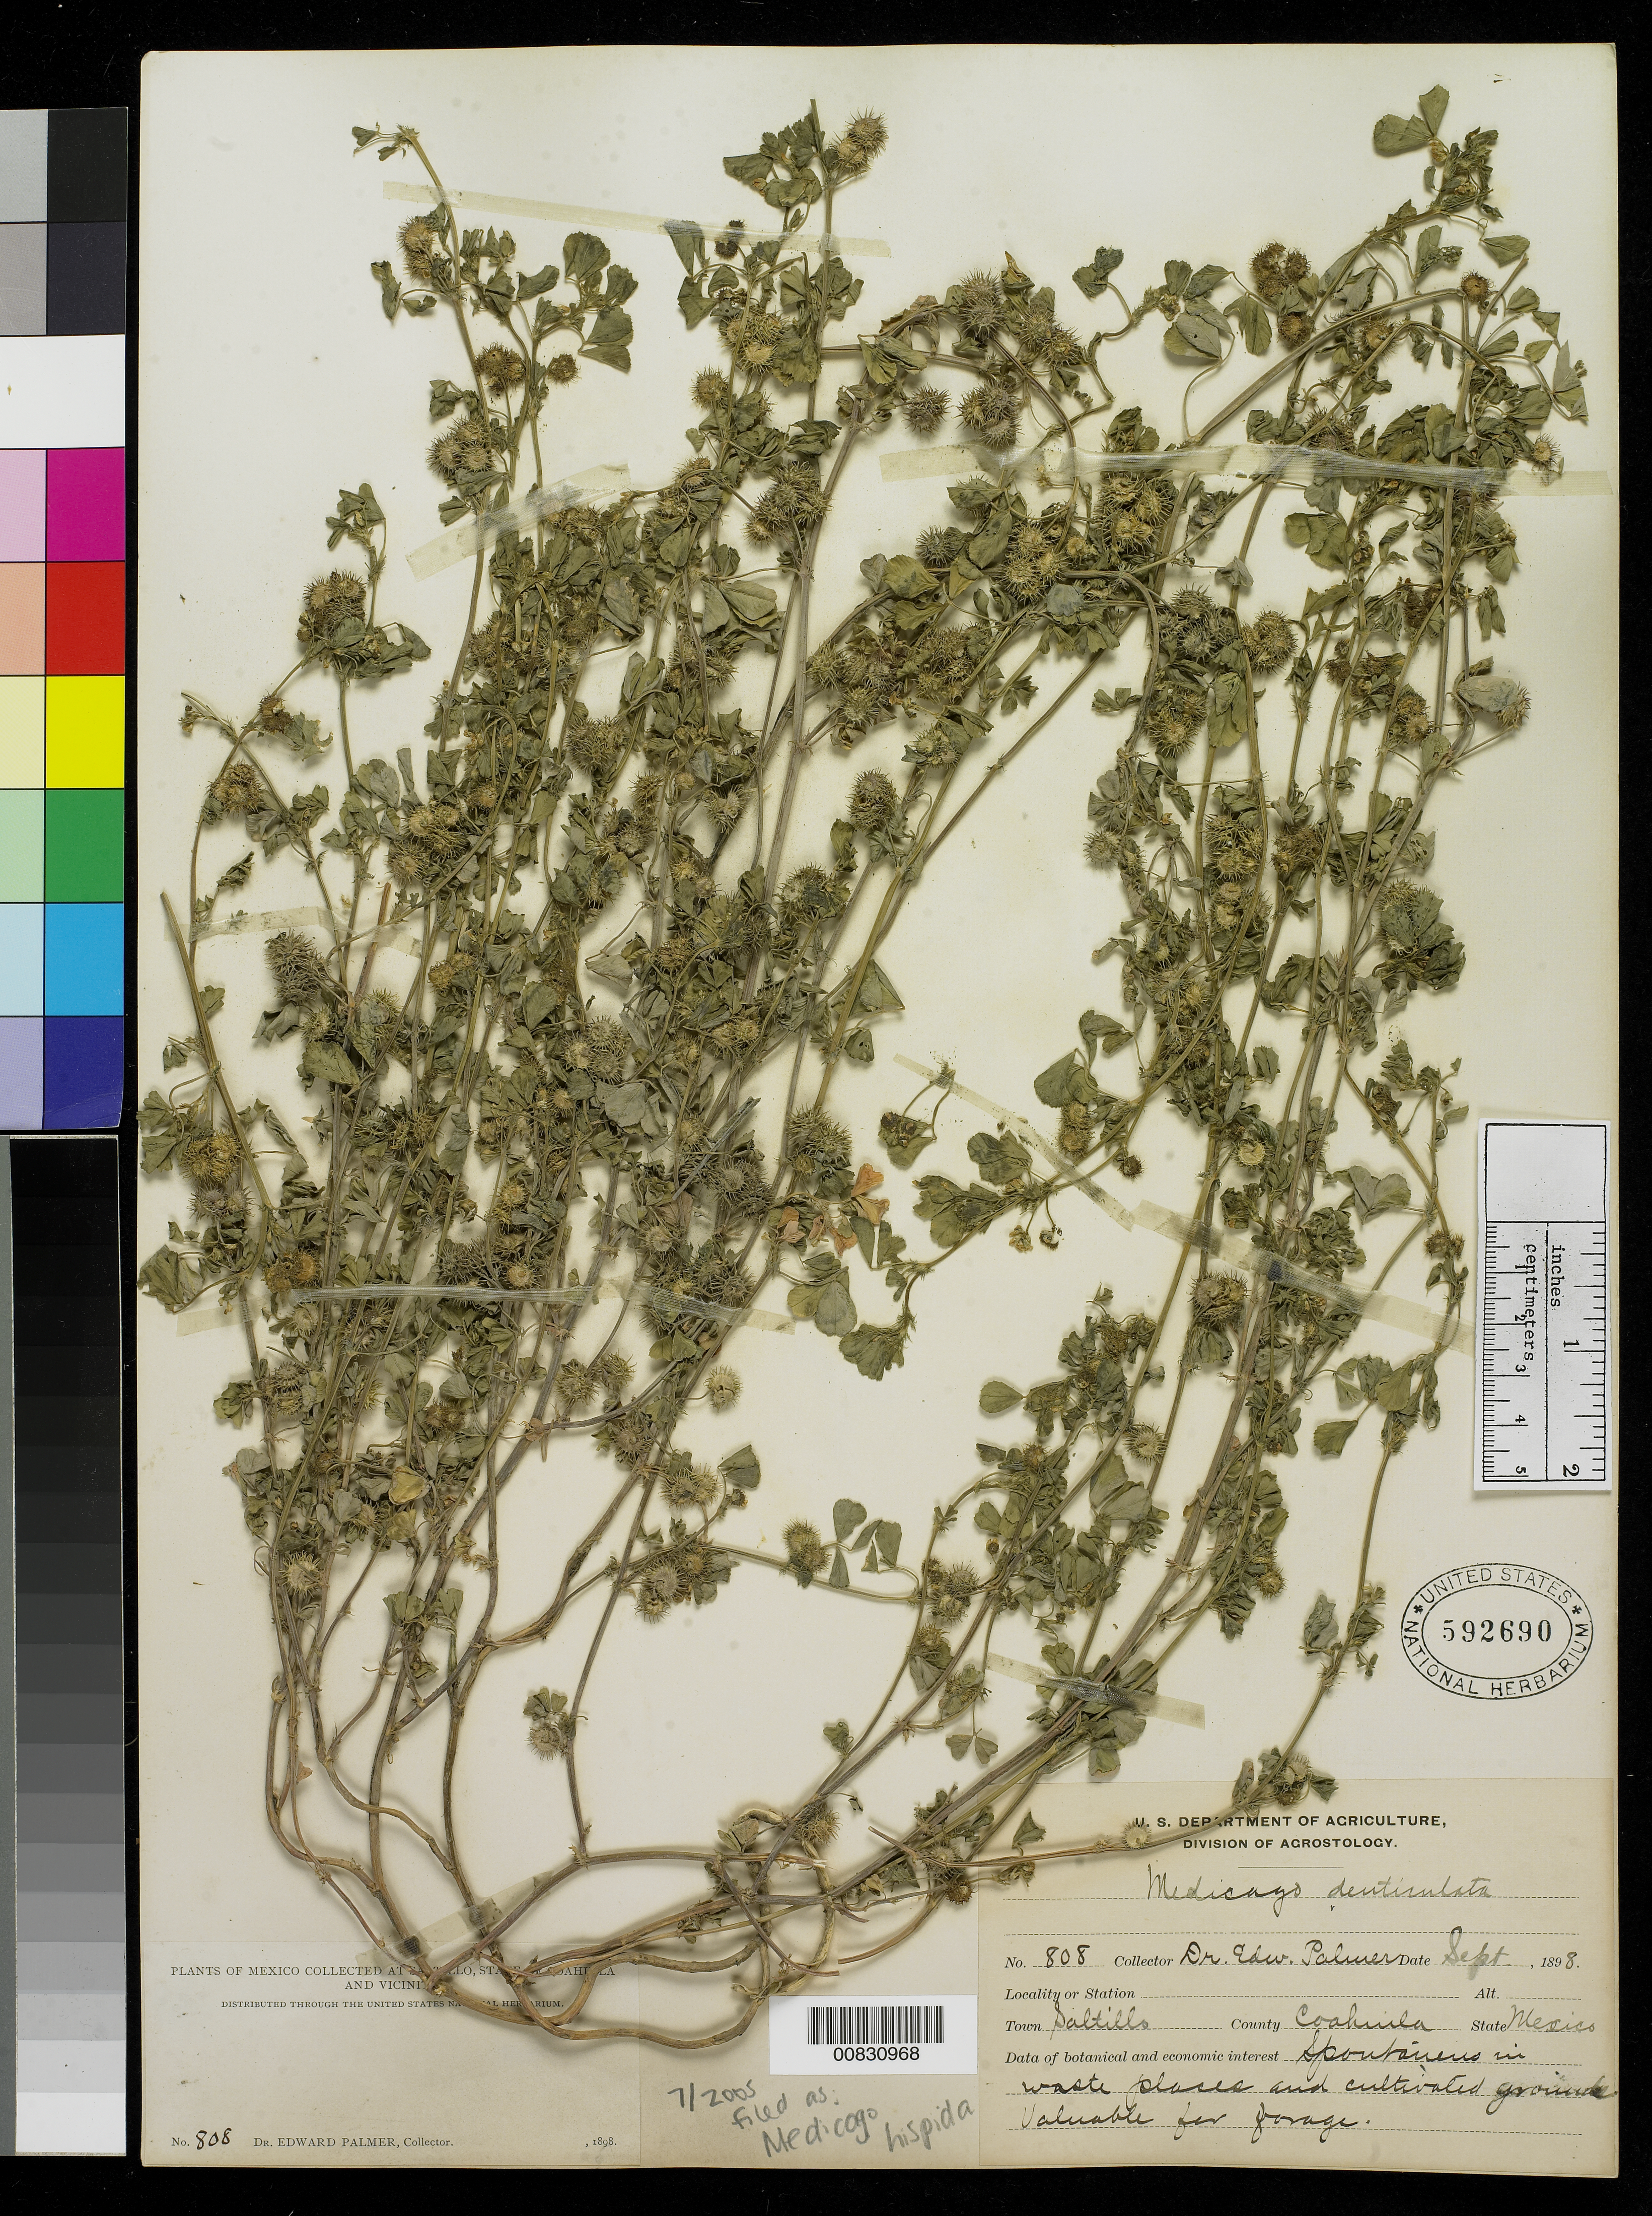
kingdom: Plantae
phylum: Tracheophyta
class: Magnoliopsida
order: Fabales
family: Fabaceae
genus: Medicago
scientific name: Medicago hispida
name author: Gaertn.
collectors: E. Palmer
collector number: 808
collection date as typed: Sep 1898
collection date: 1898-09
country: Mexico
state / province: Coahuila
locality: Saltillo, Coahuila and vicinity.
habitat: Spontaneus in waste places and cultivated grounds.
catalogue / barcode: US 592690